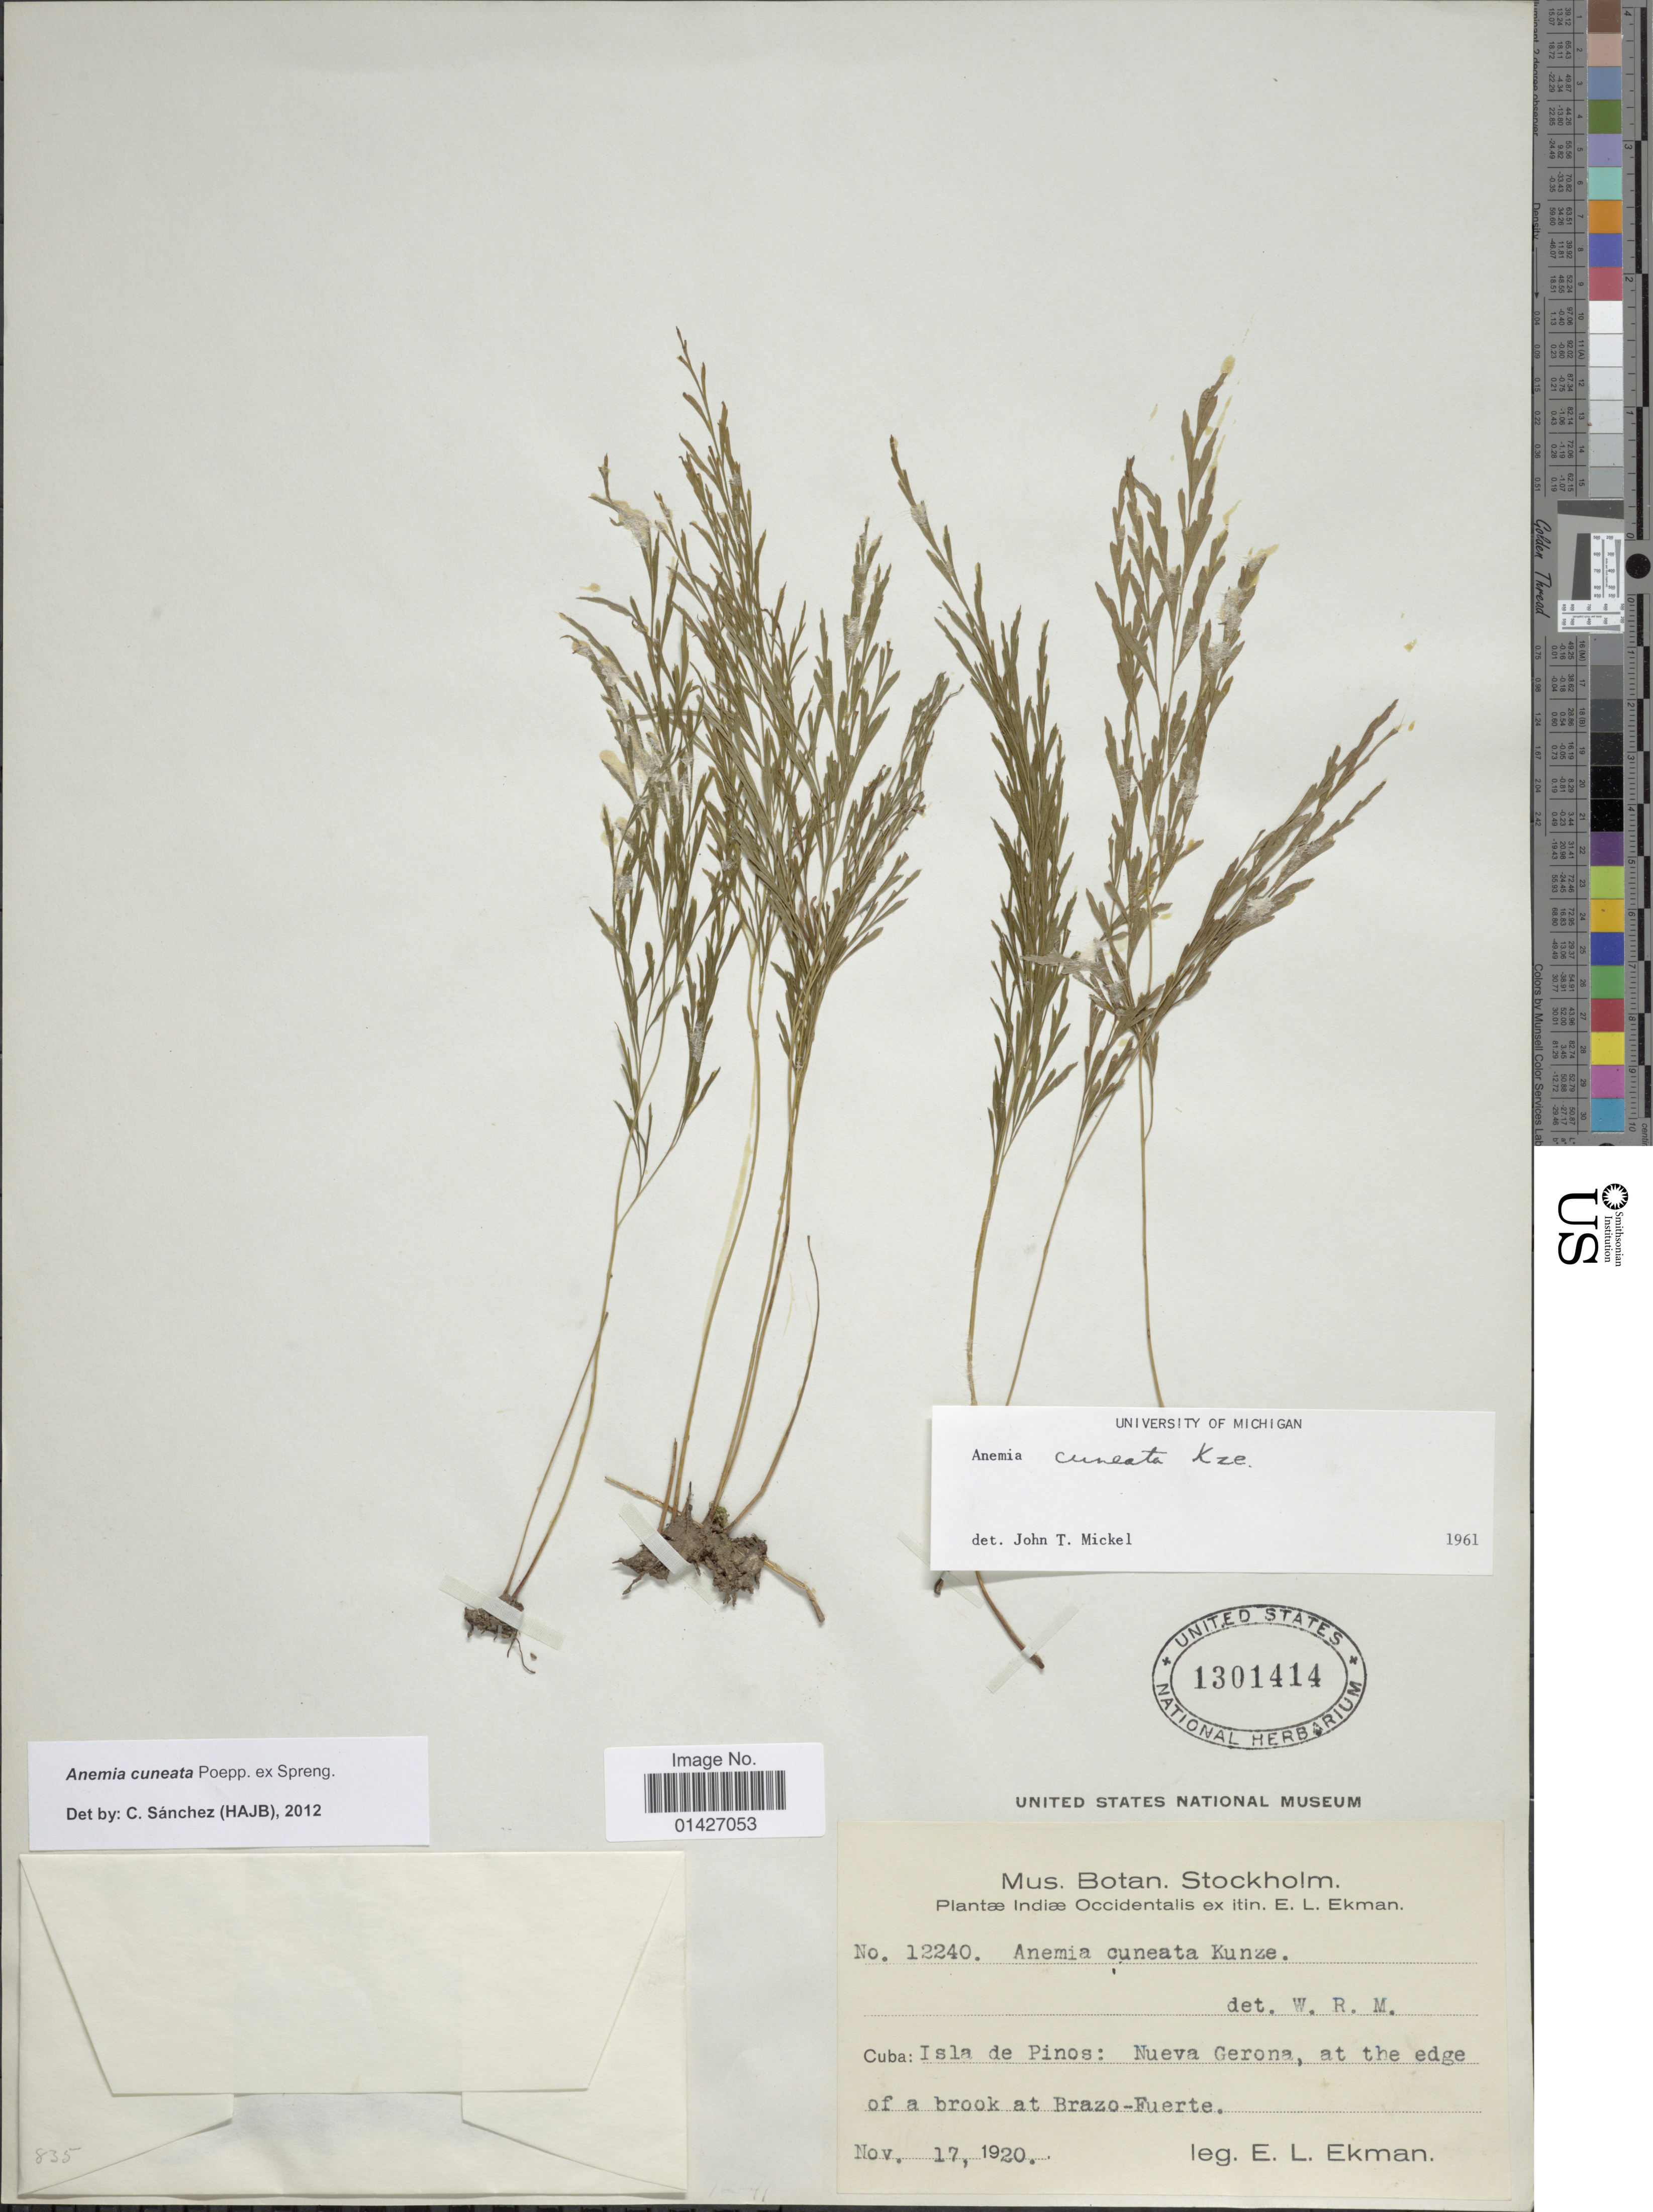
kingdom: Plantae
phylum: Tracheophyta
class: Polypodiopsida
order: Schizaeales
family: Anemiaceae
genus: Anemia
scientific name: Anemia cuneata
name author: Poepp. ex Spreng.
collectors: E. L. Ekman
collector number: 12240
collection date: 1920-11-17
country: Cuba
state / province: Isla de la Juventud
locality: Isla de Pinos: Nueva Gerona, at the edge of a brook at Brazo-Fuerte.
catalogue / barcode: US 1301414